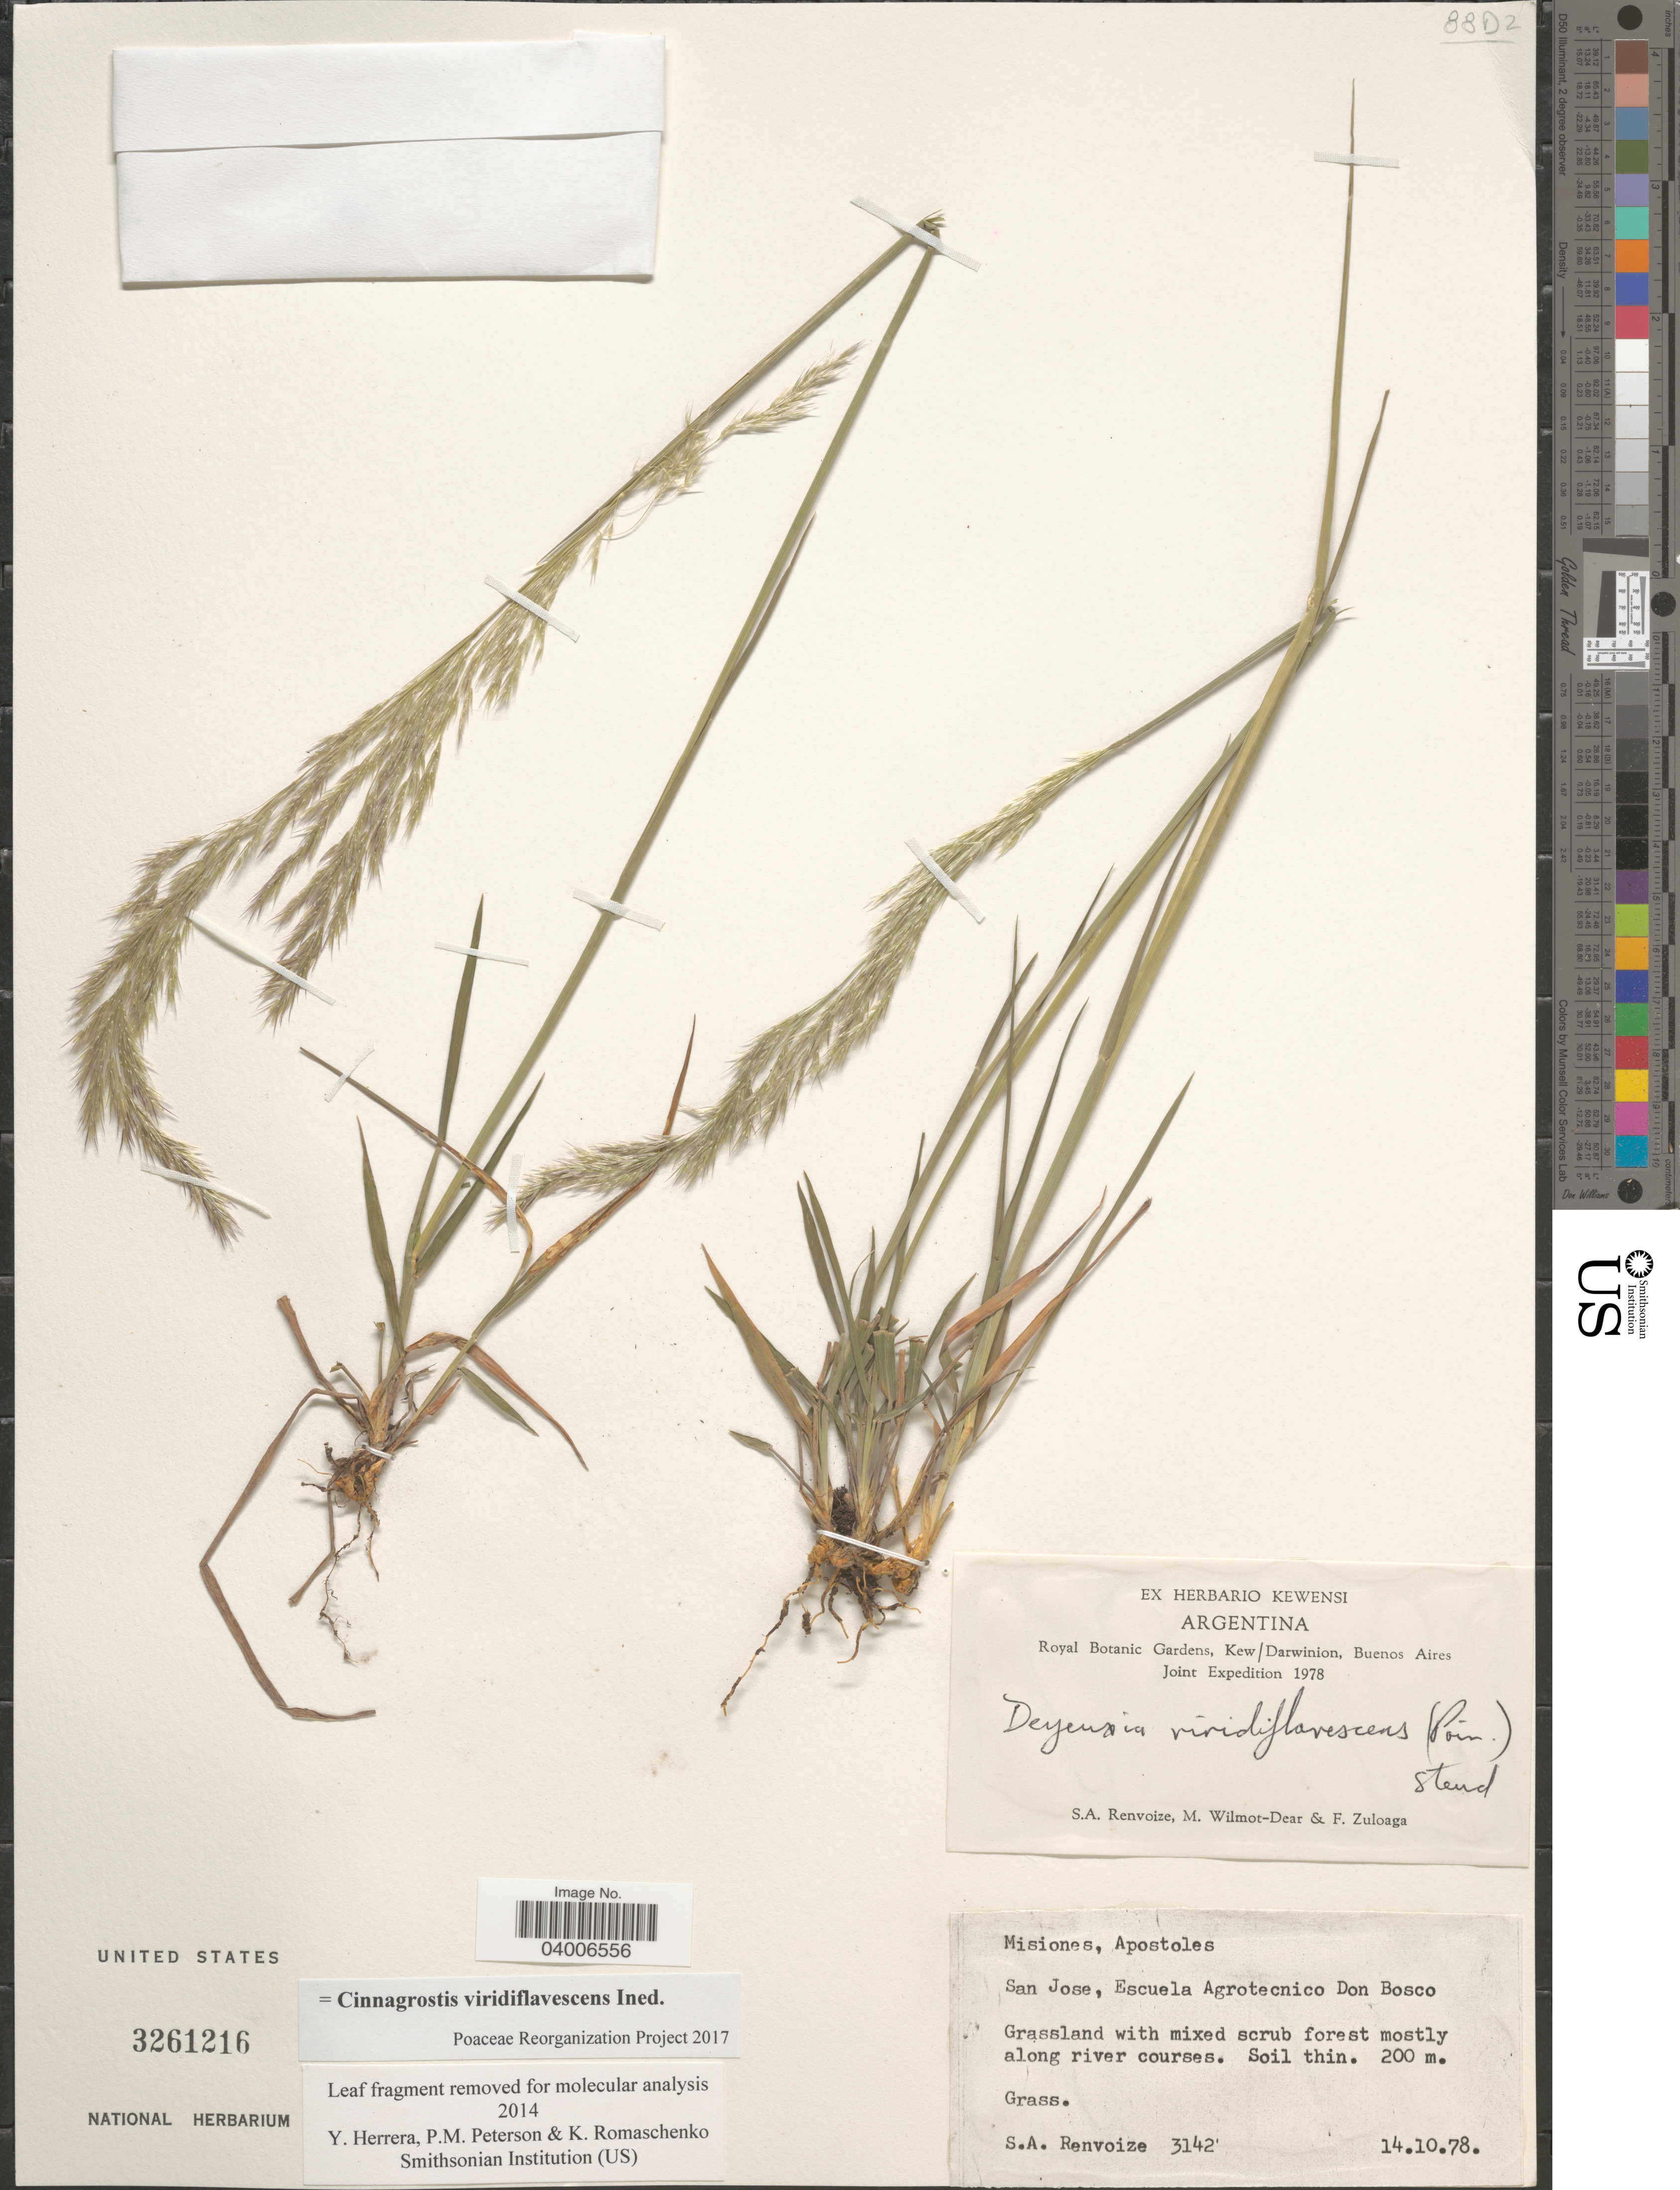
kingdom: Plantae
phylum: Tracheophyta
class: Liliopsida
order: Poales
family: Poaceae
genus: Cinnagrostis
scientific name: Cinnagrostis viridiflavescens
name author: (Poir.) P.M. Peterson et al.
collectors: S. A. Renvoize, M. Wilmot-Dear & F. Zuloaga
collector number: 3142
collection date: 1978-10-14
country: Argentina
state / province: Misiones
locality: Apostoles. San Jose, Escuela Agrotecnico Don Bosco.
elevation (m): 200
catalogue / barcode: US 3261216